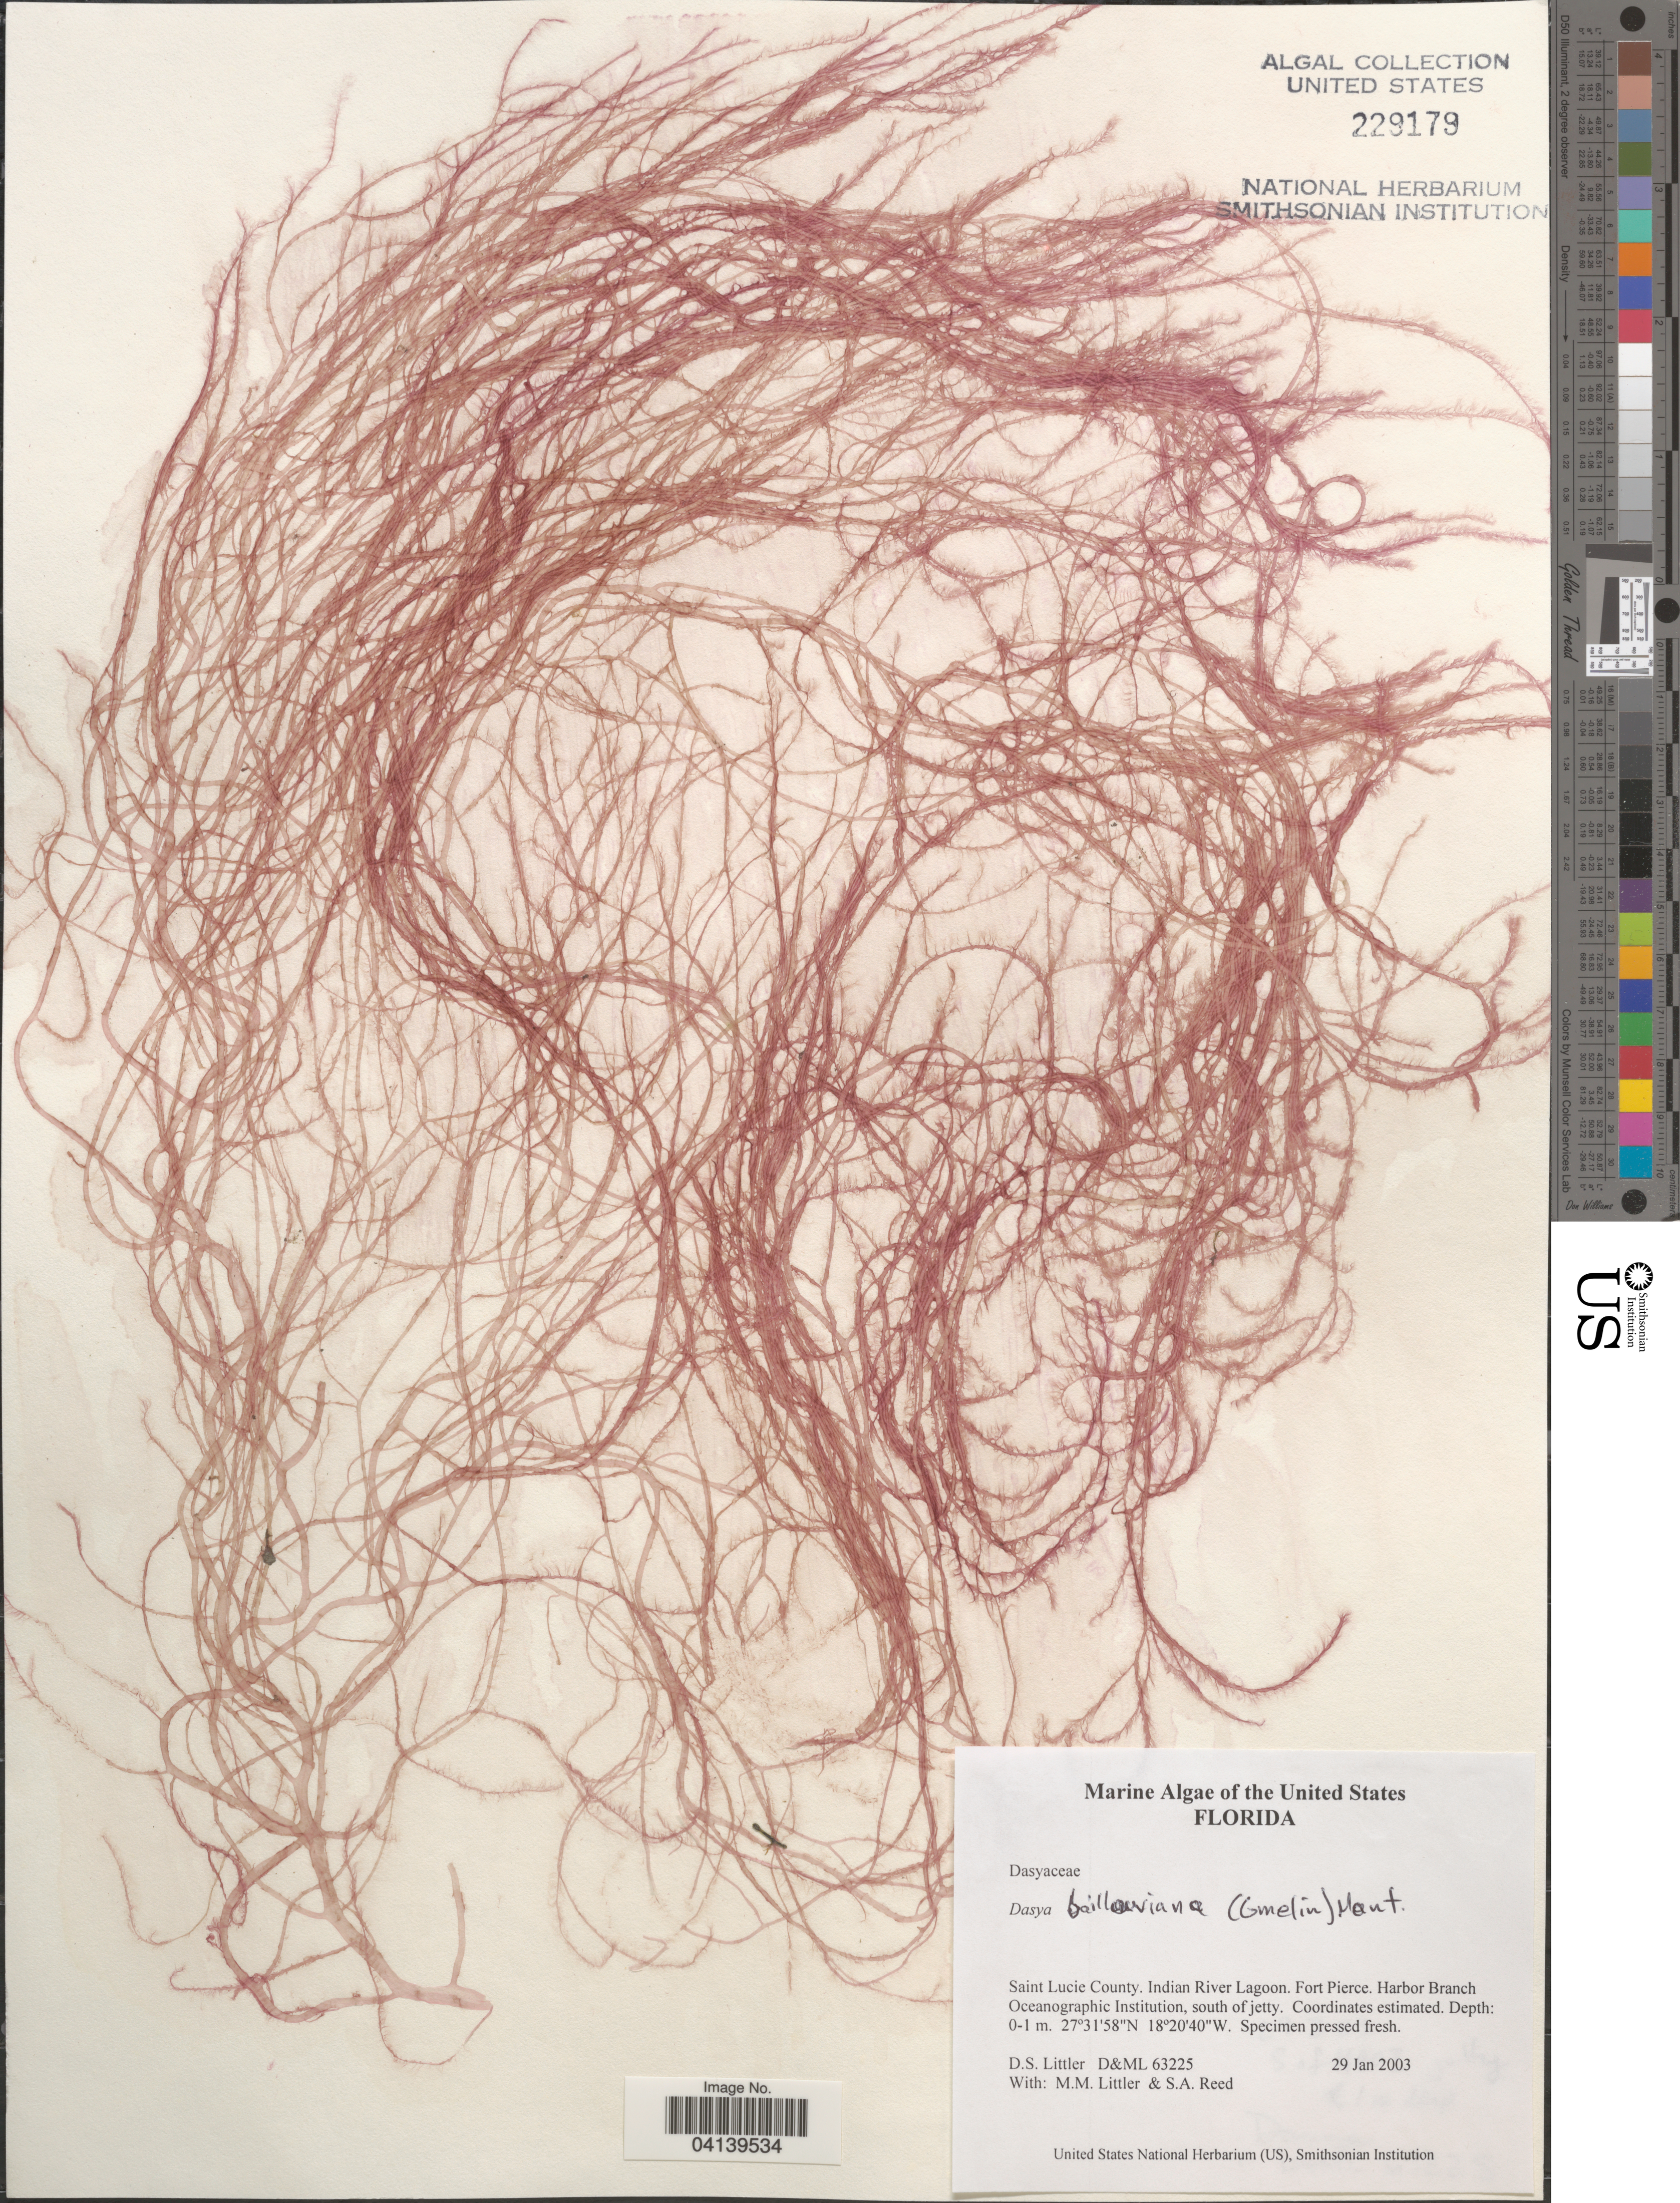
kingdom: Plantae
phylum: Rhodophyta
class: Florideophyceae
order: Ceramiales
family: Dasyaceae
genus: Dasya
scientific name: Dasya pedicellata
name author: (C. Agardh) C. Agardh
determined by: Algae name updating Project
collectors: D. S. Littler & S. Reed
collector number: D&ML63225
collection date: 2003-01-29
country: United States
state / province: Florida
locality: Saint Lucie County. Indian River Lagoon. Fort Pierce. Harbor Branch Oceanographic Institution, south of jetty.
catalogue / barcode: US 229179